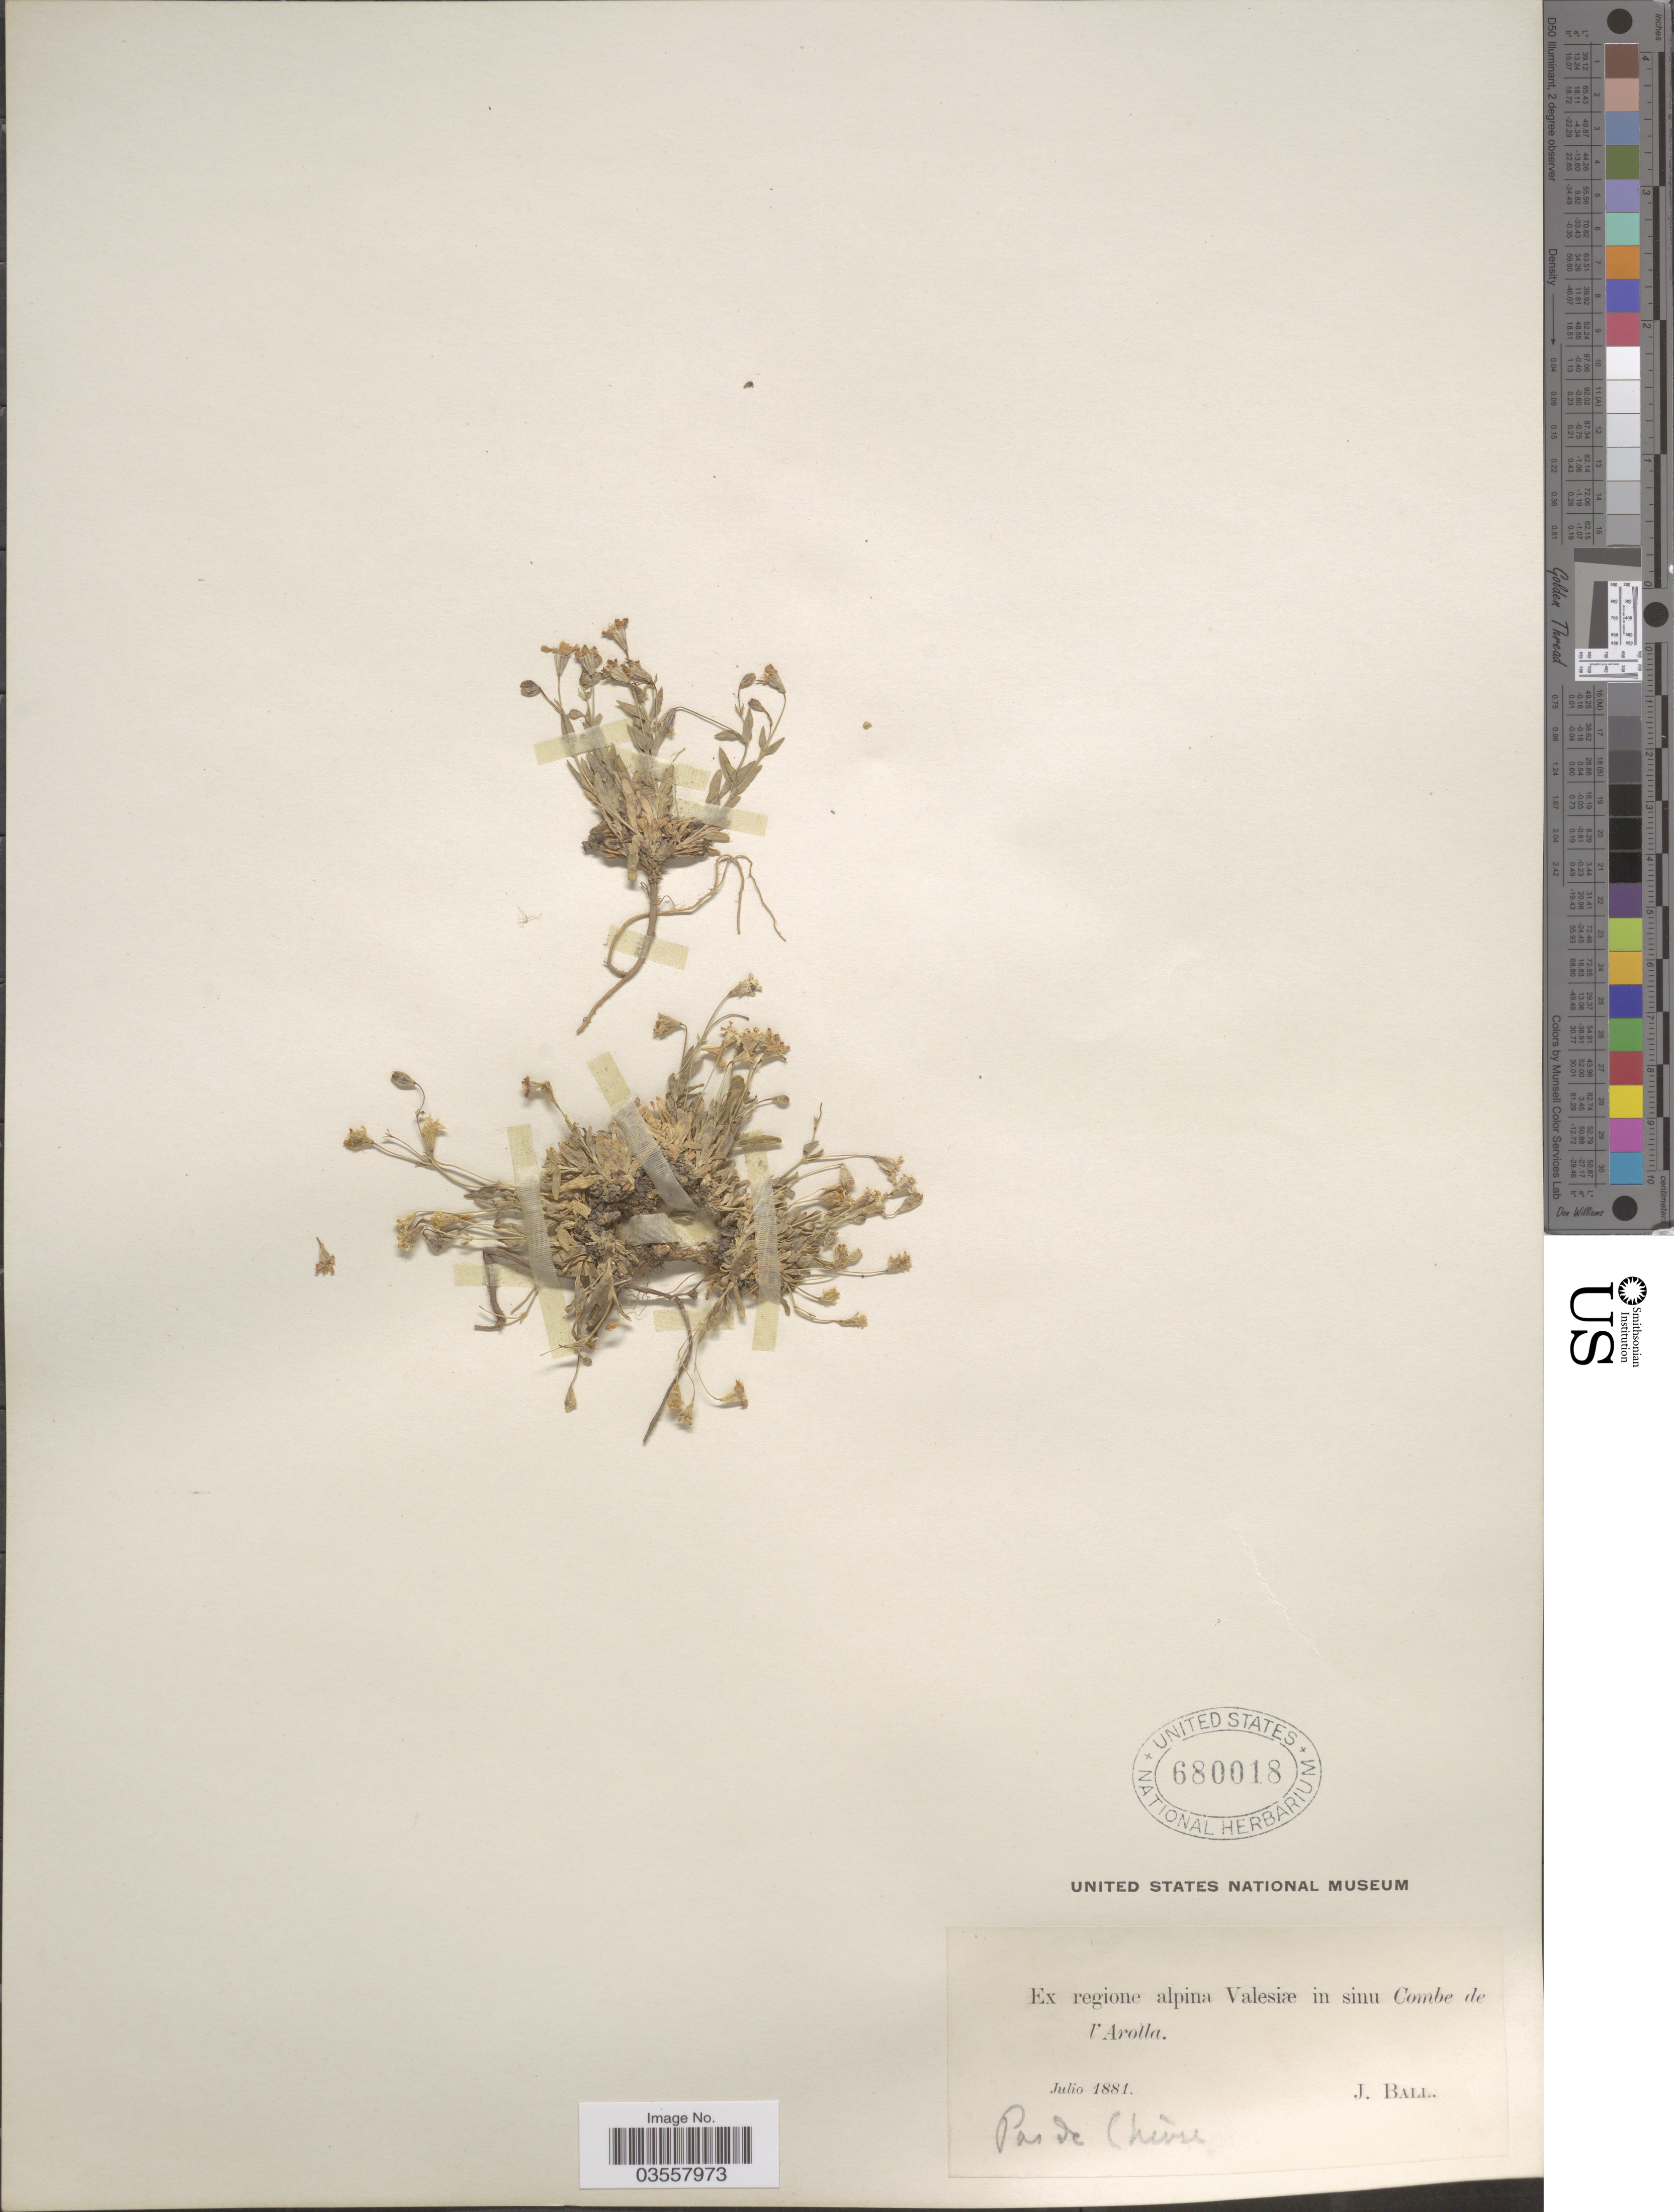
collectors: J. Ball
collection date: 1881-07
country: Switzerland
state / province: Valais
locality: Ex regione alpina Valesiæ in sinu Combe de l'Arolla. Pas de Chévre.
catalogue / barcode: US 680018